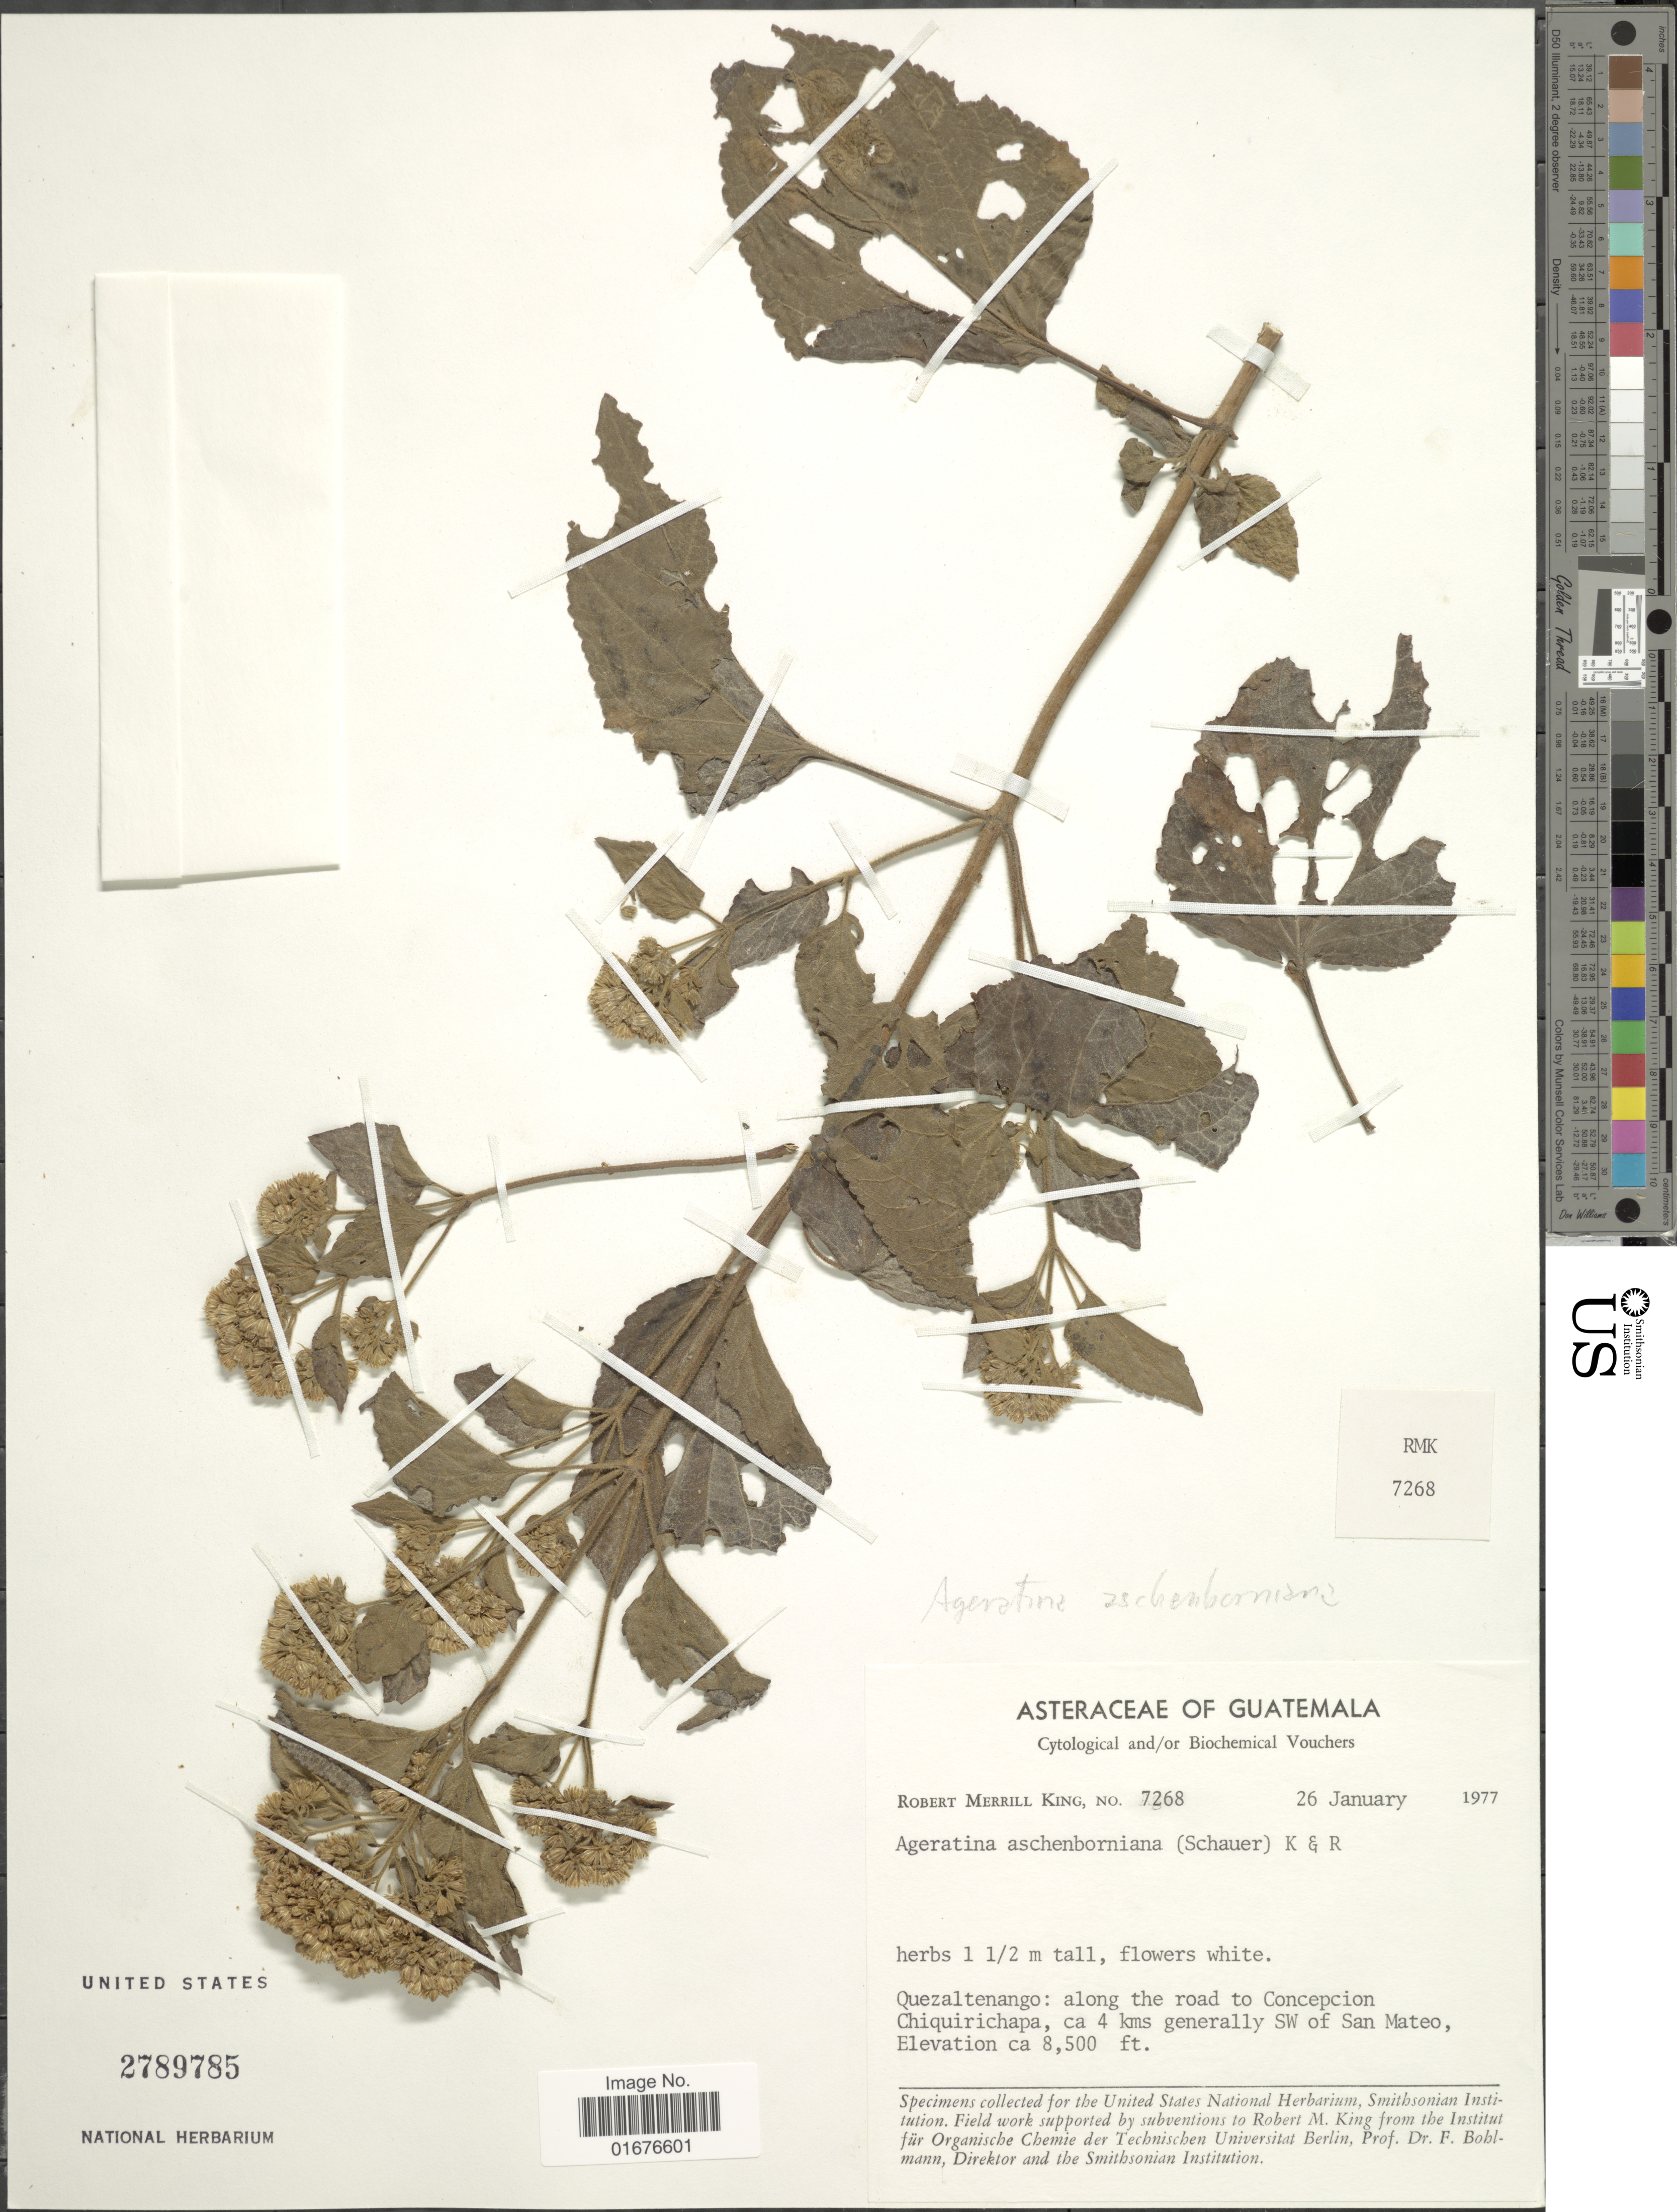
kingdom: Plantae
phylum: Tracheophyta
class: Magnoliopsida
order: Asterales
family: Asteraceae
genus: Ageratina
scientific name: Ageratina pichinchensis var. bustamenta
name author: (DC.) R.M. King & H. Rob.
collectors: R. M. King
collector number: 7268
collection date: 1977-01-26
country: Guatemala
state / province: Quetzaltenango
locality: Along the road to Concepcion Chiquirichapa, ca 4 kms generally SW of San Mateo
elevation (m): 2591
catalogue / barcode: US 2789785